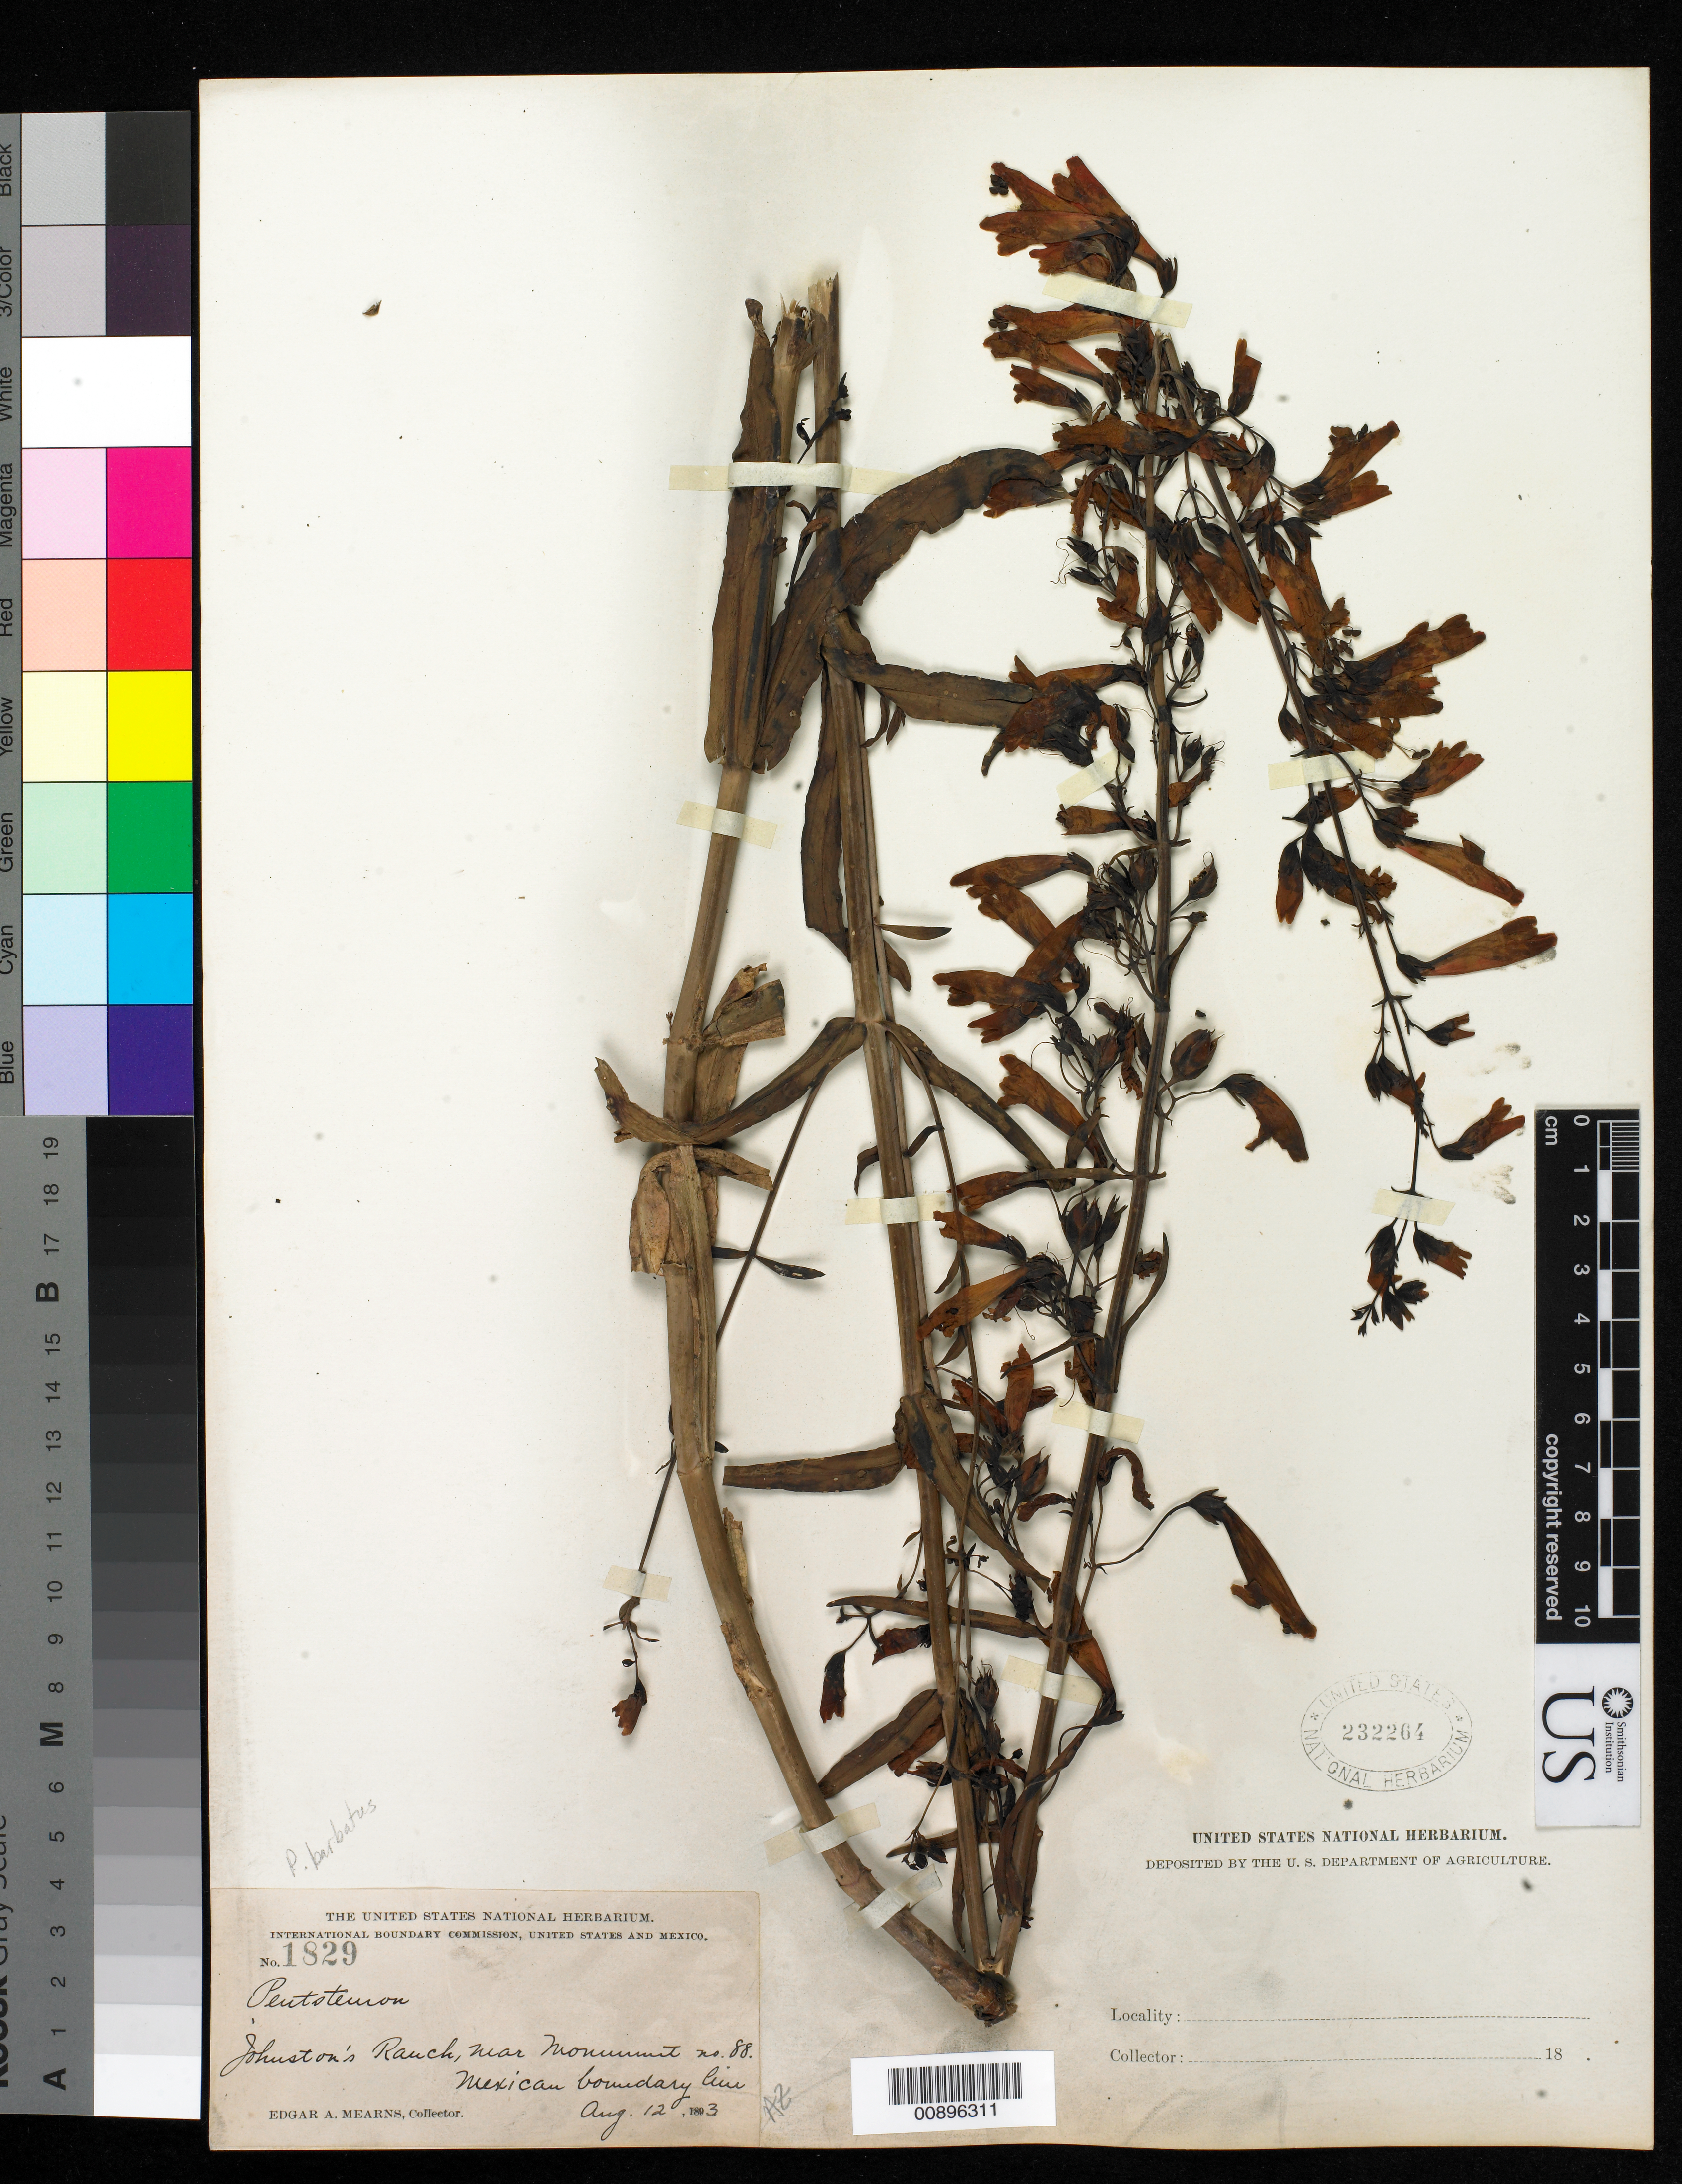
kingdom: Plantae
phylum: Tracheophyta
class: Magnoliopsida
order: Lamiales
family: Plantaginaceae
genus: Penstemon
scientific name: Penstemon barbatus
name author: (Cav.) Roth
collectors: E. A. Mearns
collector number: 1829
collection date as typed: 12 Aug 1893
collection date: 1893-08-12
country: United States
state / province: Arizona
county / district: Cochise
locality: Johnston's Ranch, near Monument no. 88. Mexican Boundary Line.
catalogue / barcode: US 232264